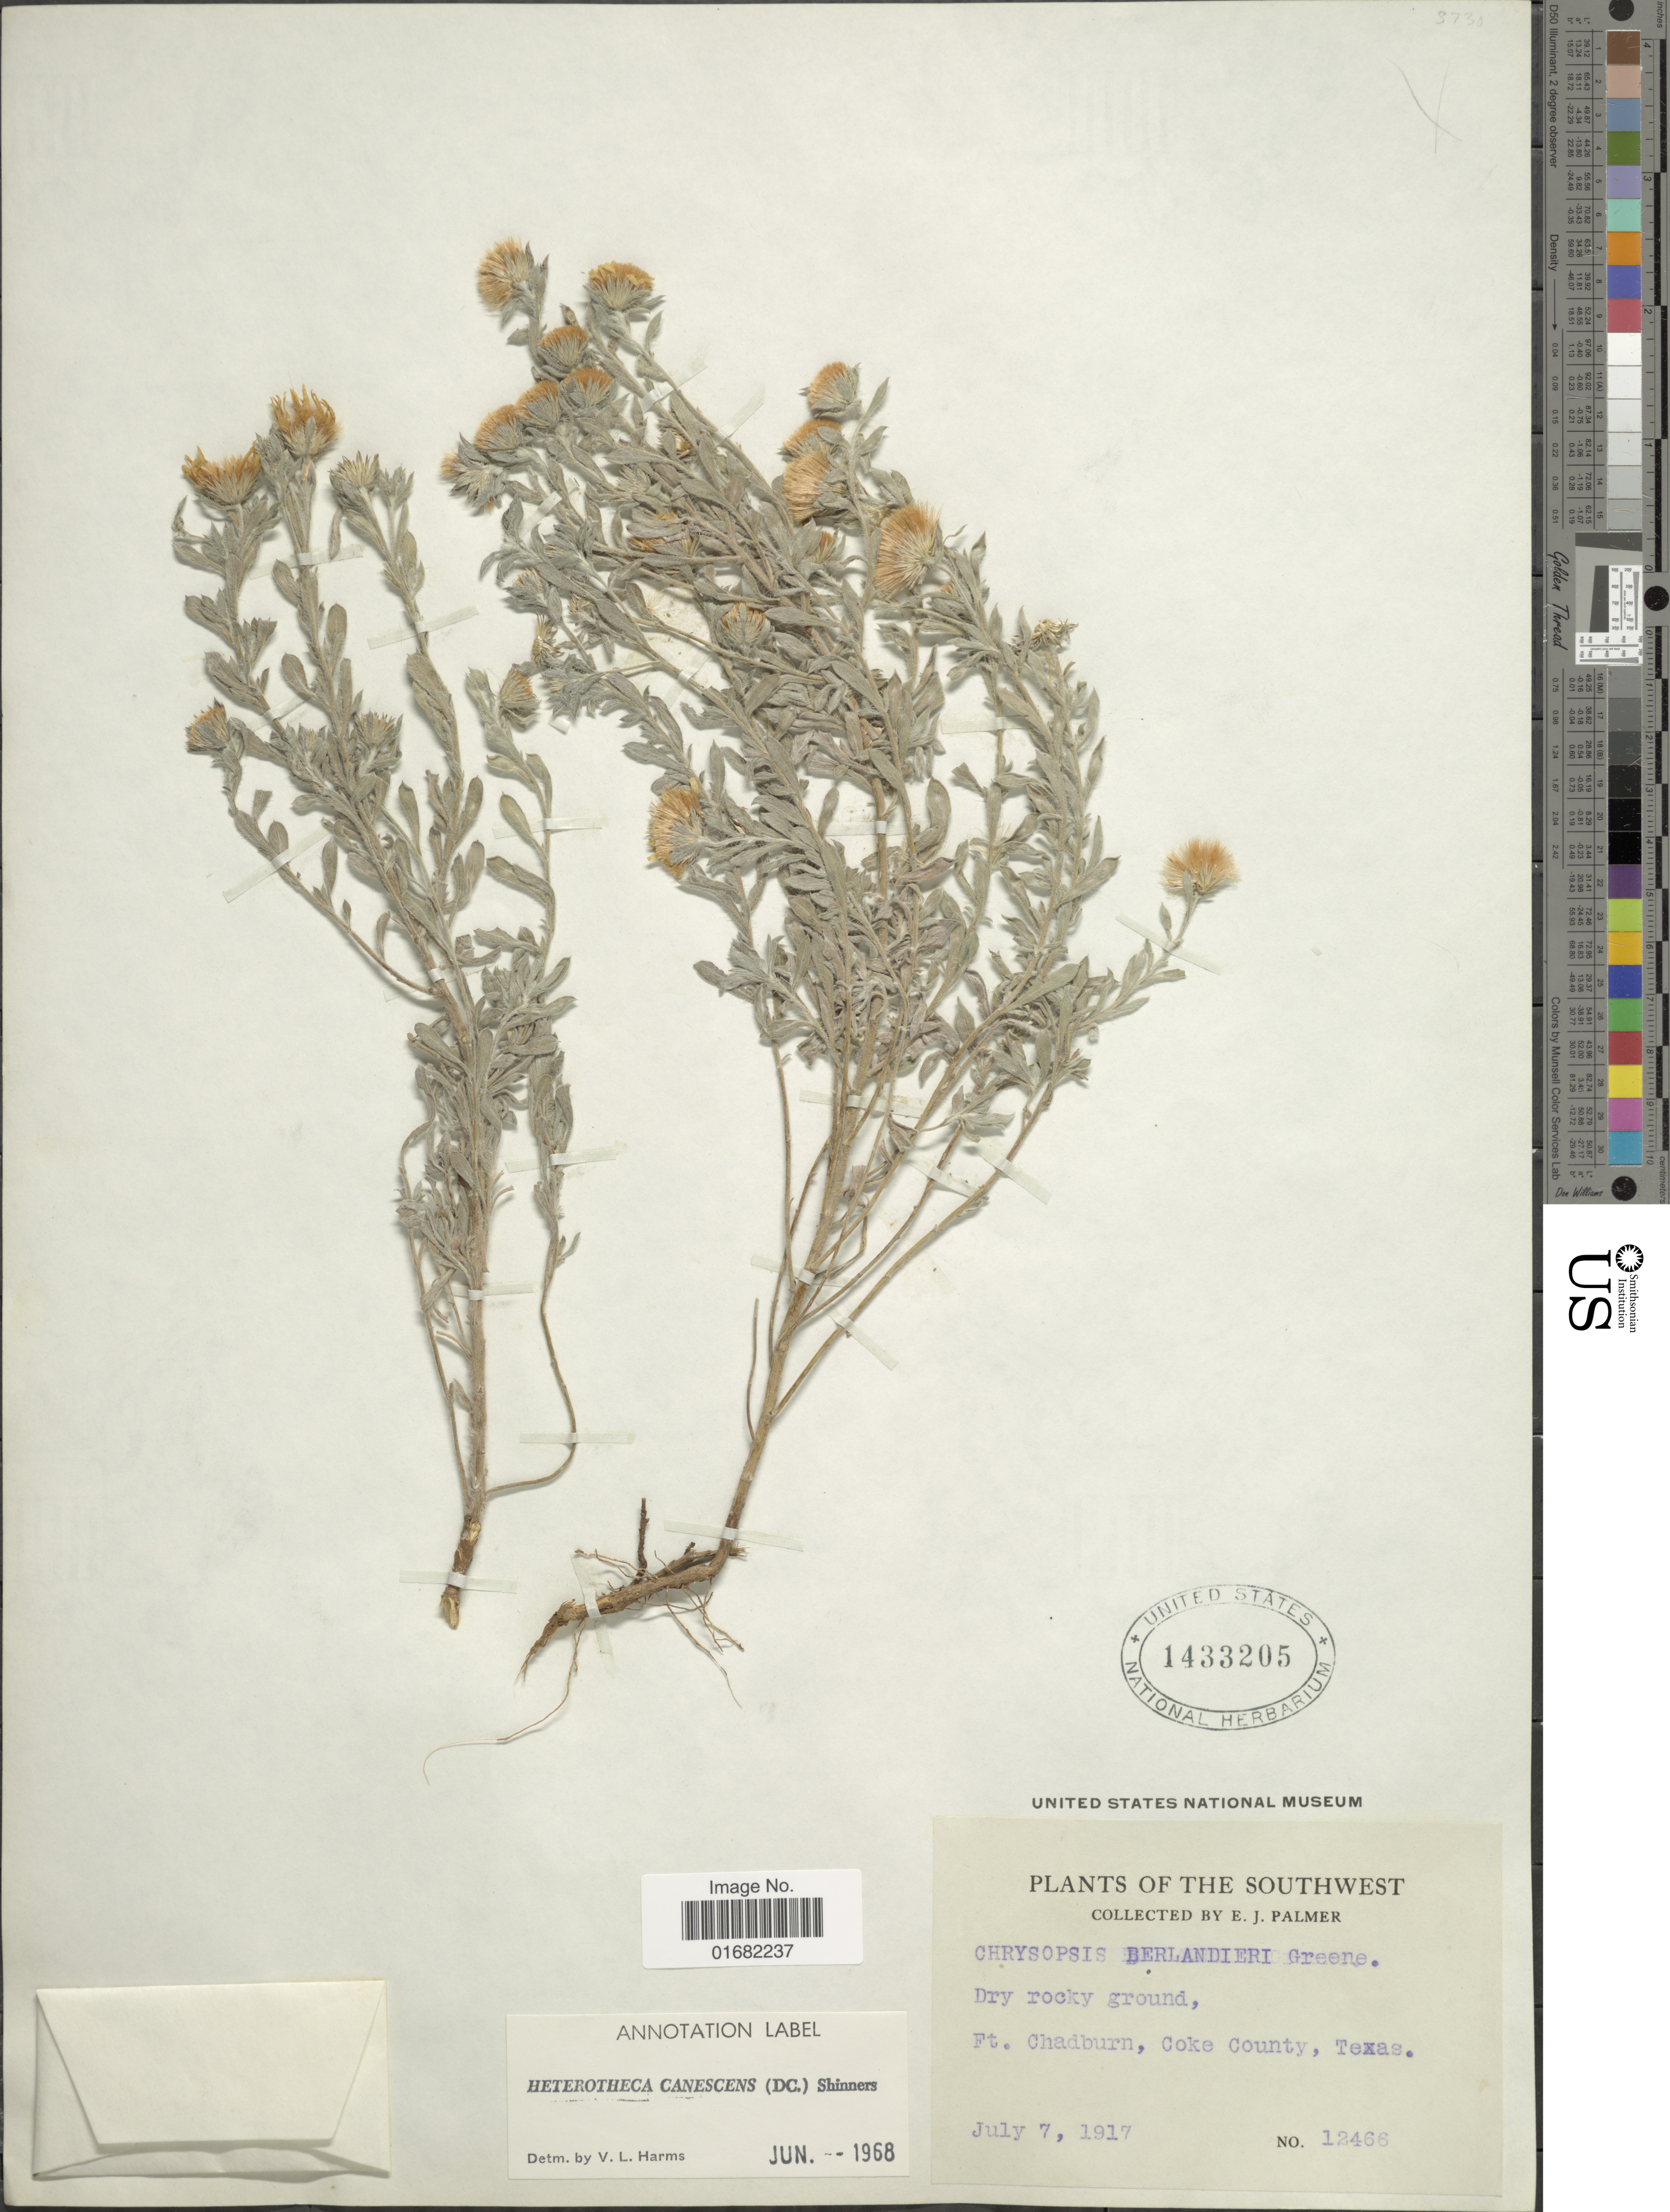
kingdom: Plantae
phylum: Tracheophyta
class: Magnoliopsida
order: Asterales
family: Asteraceae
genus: Heterotheca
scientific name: Heterotheca canescens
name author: (DC.) Shinners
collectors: E. J. Palmer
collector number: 12466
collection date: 1917-07-07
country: United States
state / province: Texas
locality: Southwest. Ft. Chadburn, Coke County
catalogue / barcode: US 1433205